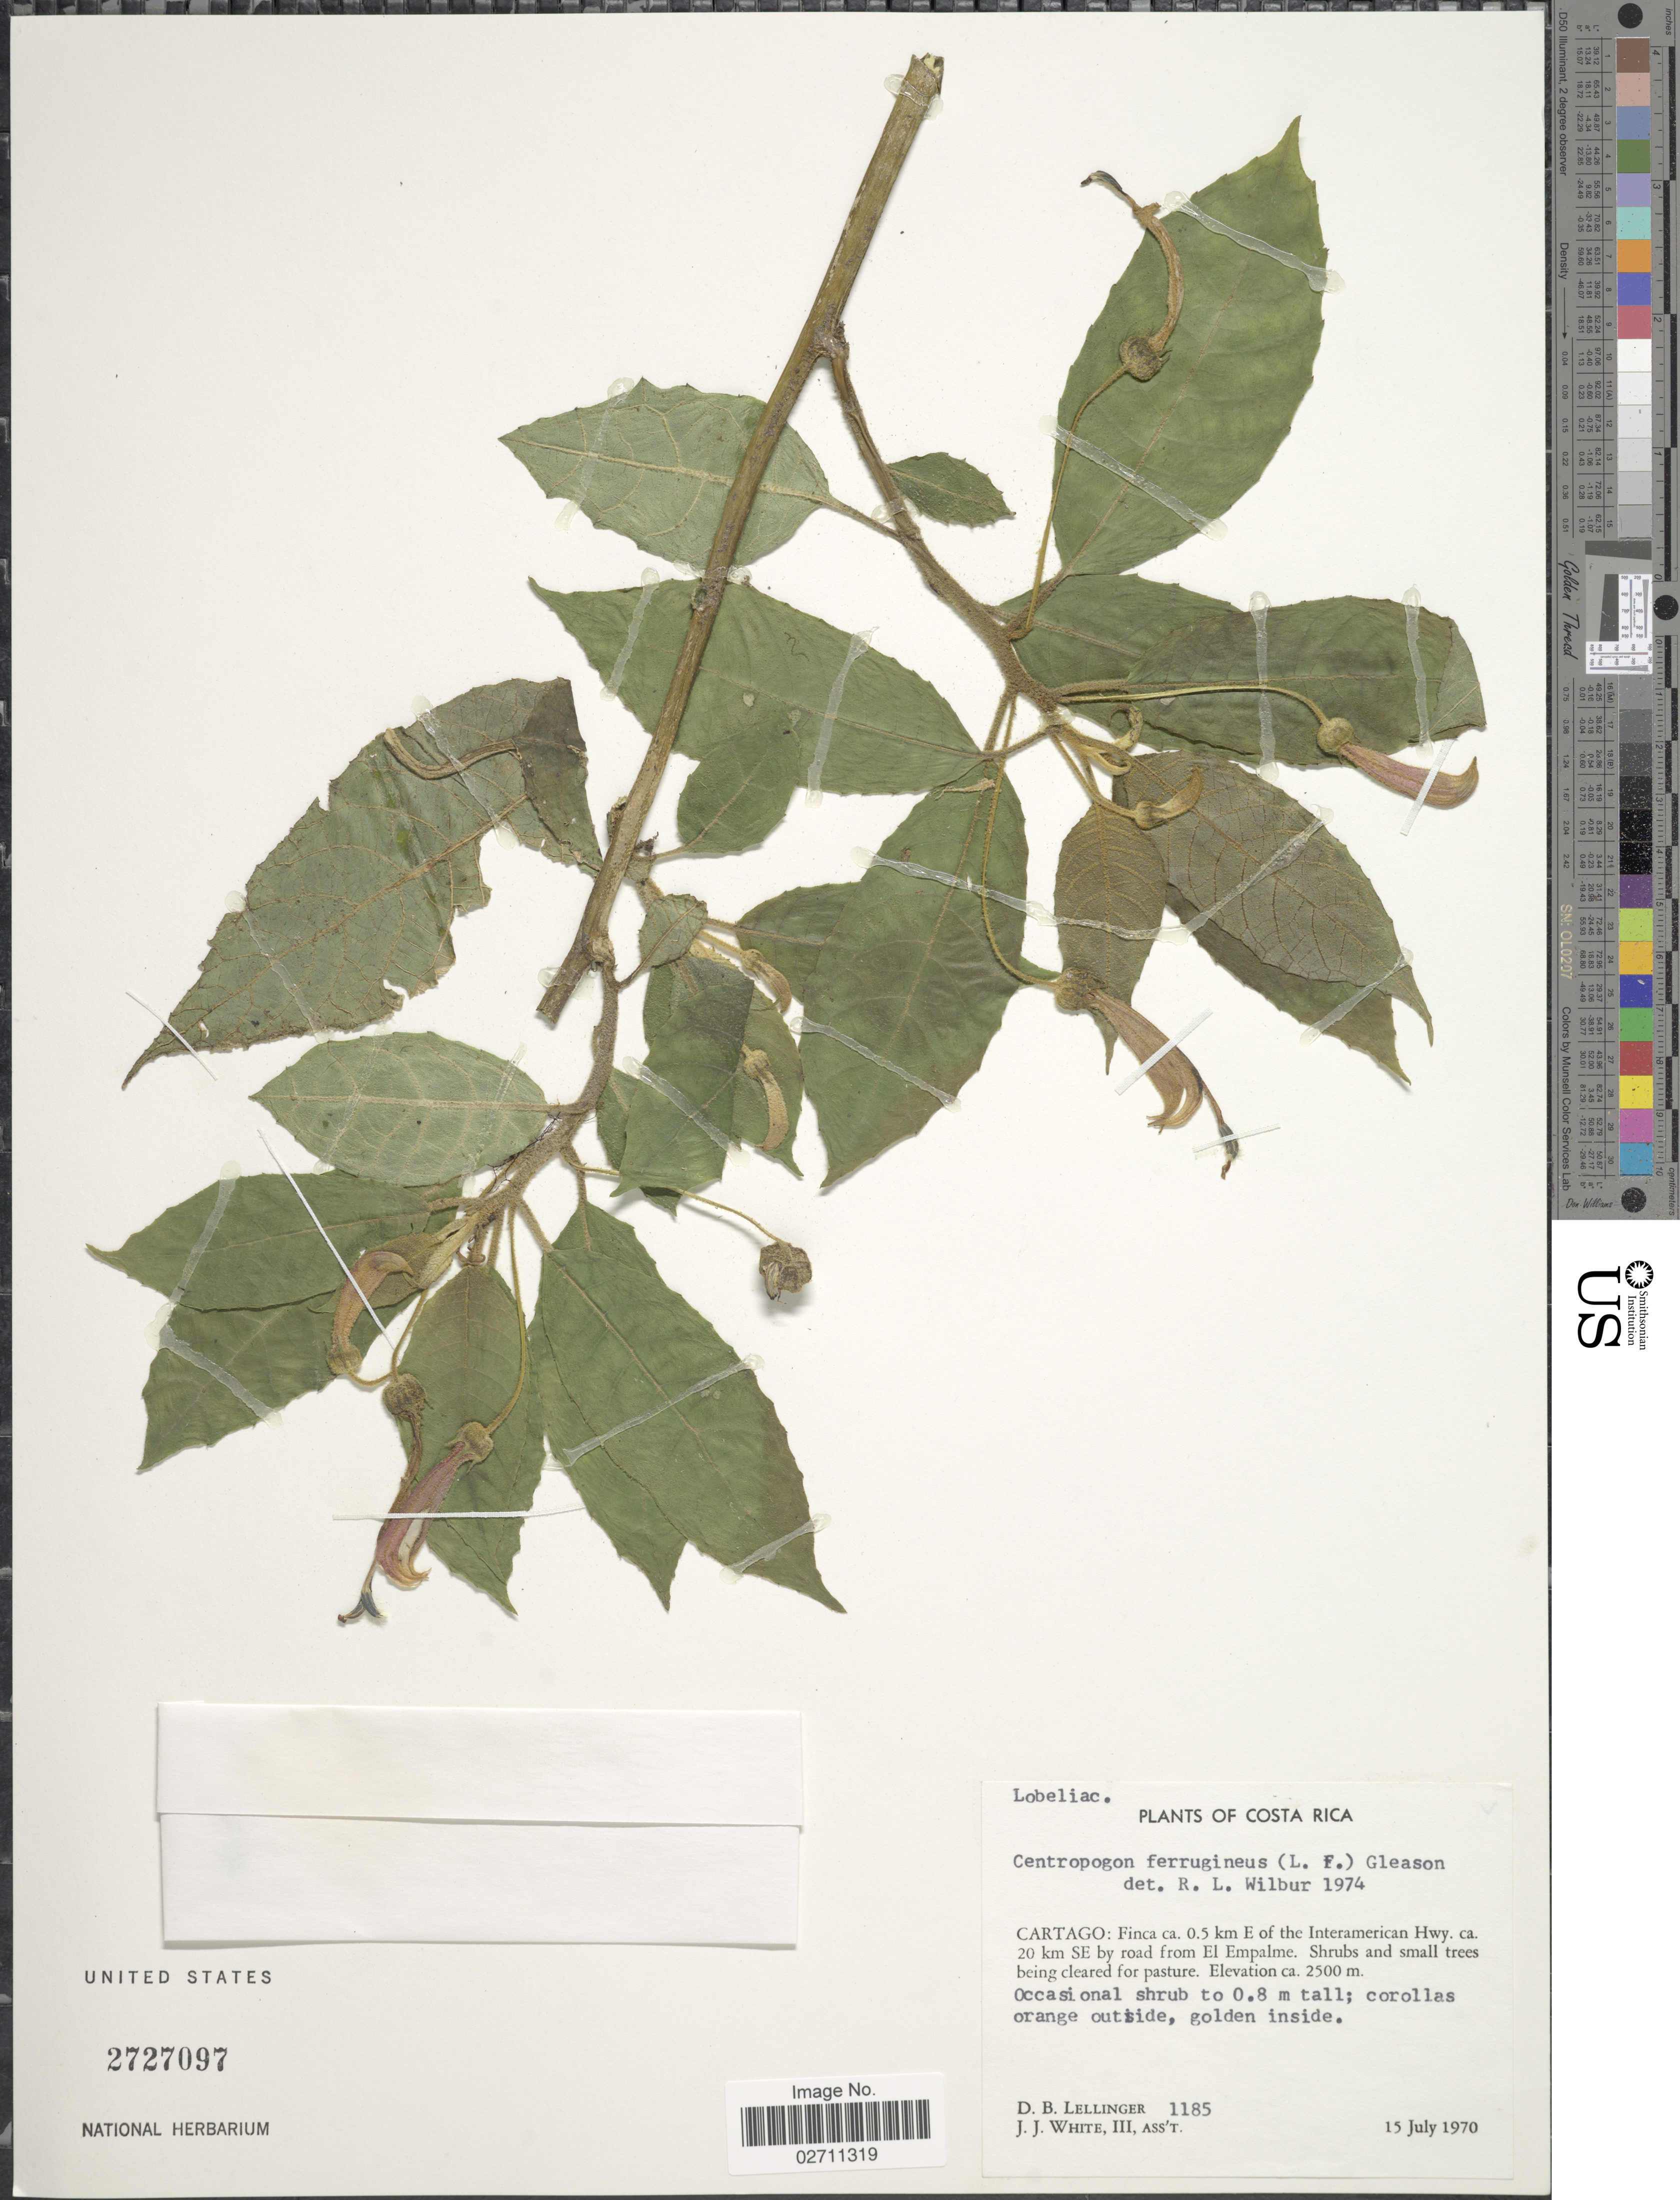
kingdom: Plantae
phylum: Tracheophyta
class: Magnoliopsida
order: Asterales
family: Campanulaceae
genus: Centropogon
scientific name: Centropogon ferrugineus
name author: (L. f.) Gleason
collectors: D. B. Lellinger & J. J. White III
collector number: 1185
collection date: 1970-07-15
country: Costa Rica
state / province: Cartago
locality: Finca ca. 0.5 km E of the Interamerican Hwy. ca. 20 km SE by road from El Empalme.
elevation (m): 2500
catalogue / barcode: US 2727097